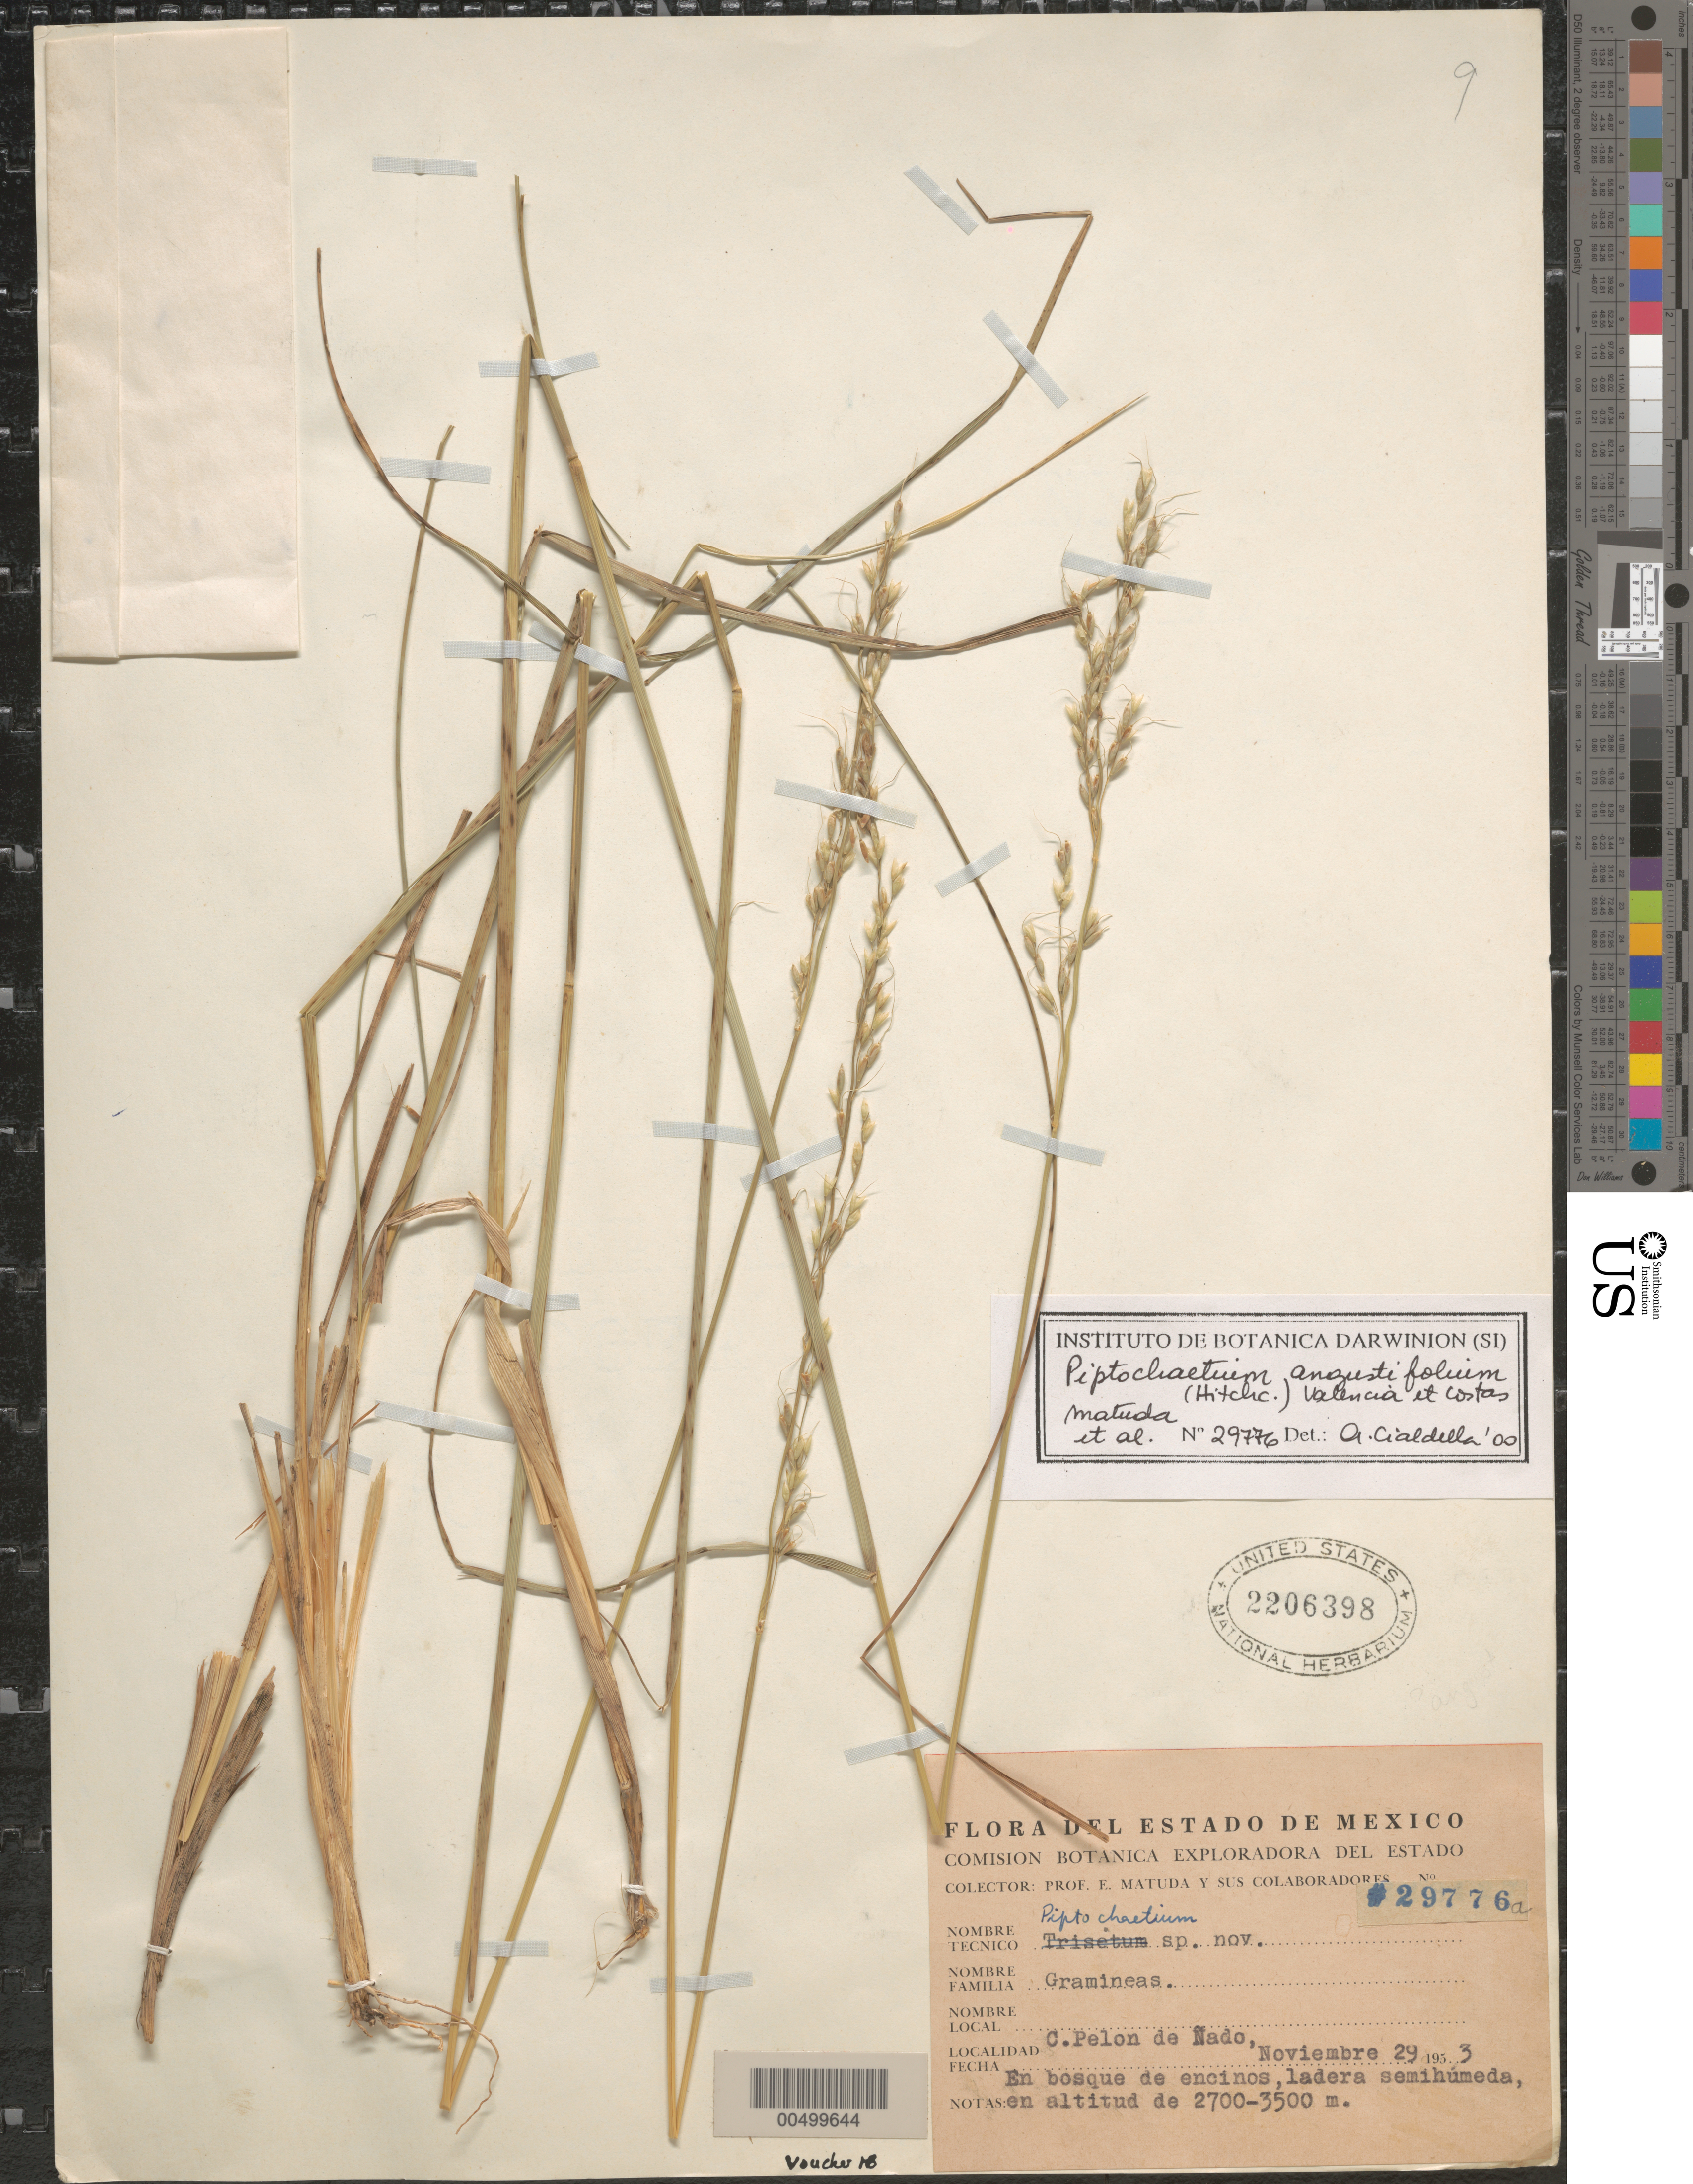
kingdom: Plantae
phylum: Tracheophyta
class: Liliopsida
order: Poales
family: Poaceae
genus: Piptochaetium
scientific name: Piptochaetium angustifolium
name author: (Hitchc.) Valencia & Costas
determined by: Cialdula, A.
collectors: E. Matuda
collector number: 29776a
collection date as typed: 29 Nov 1953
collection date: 1953-11-29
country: Mexico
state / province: México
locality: C. Pelon de ¥ado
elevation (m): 2700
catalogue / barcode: US 2206398